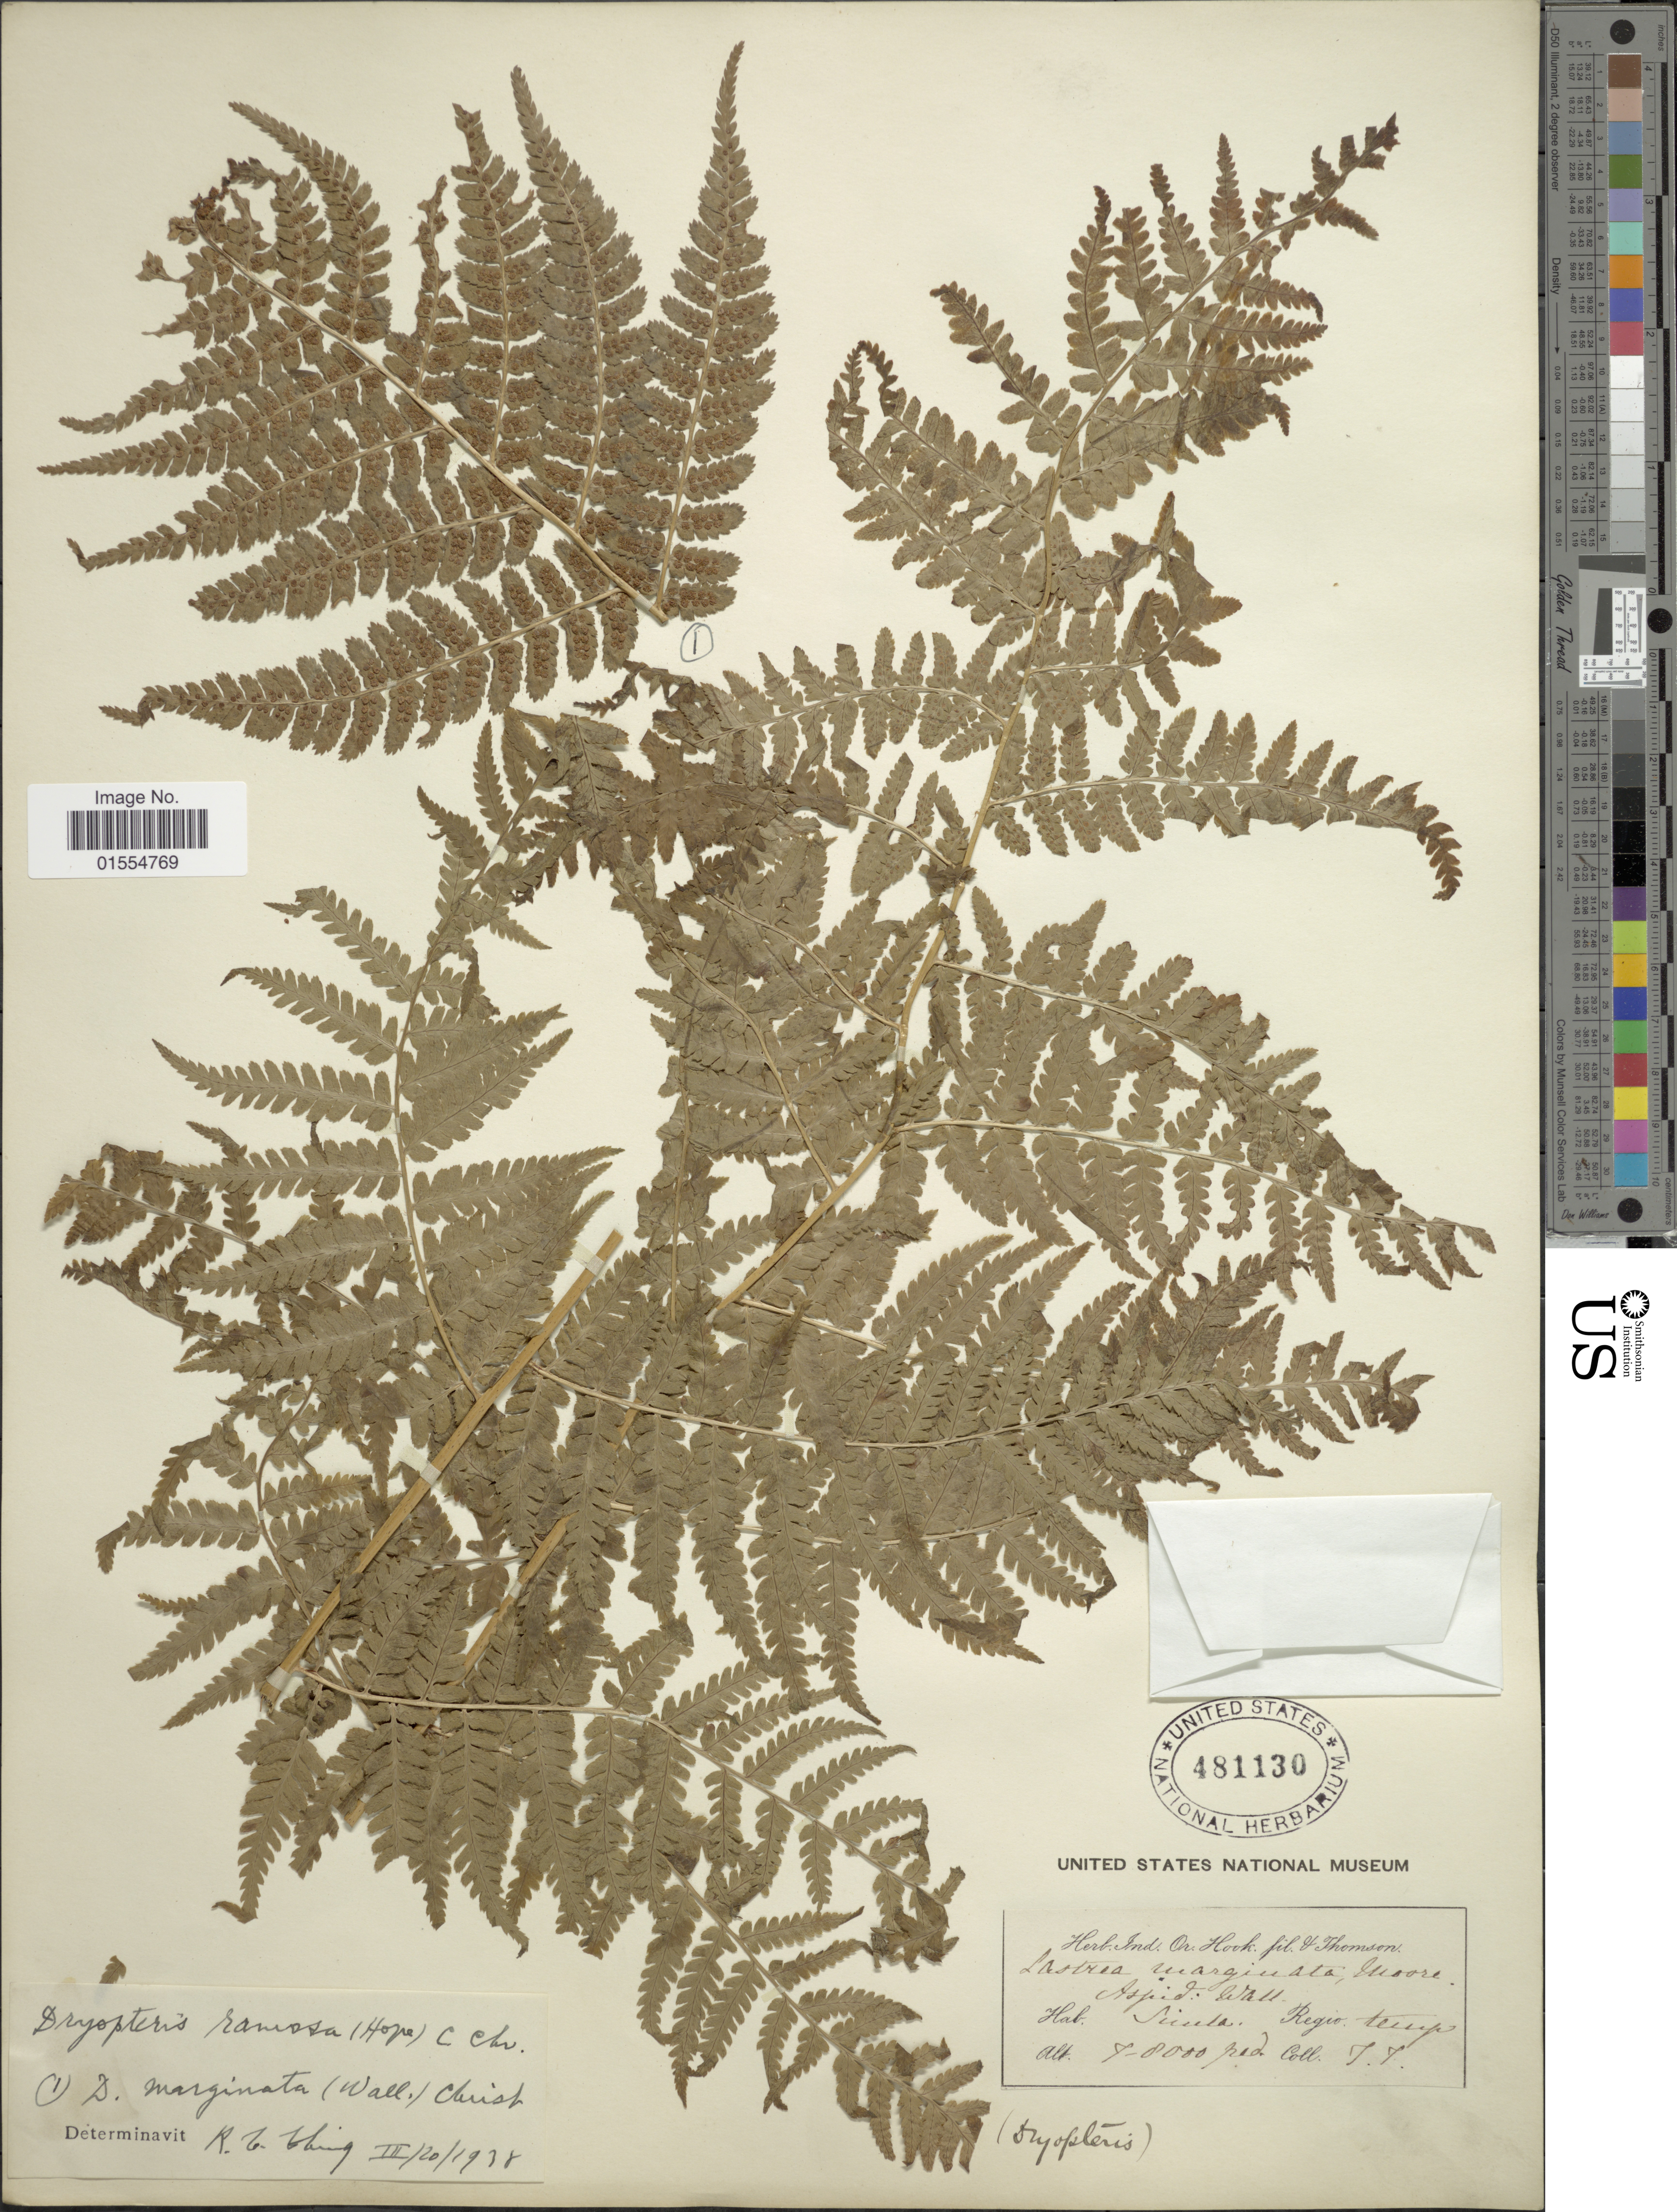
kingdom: Plantae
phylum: Tracheophyta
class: Polypodiopsida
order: Polypodiales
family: Dryopteridaceae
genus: Dryopteris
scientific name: Dryopteris ramosa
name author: (C. Hope) C. Chr.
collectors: T. Thomson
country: India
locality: Simla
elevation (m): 2134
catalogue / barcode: US 481130